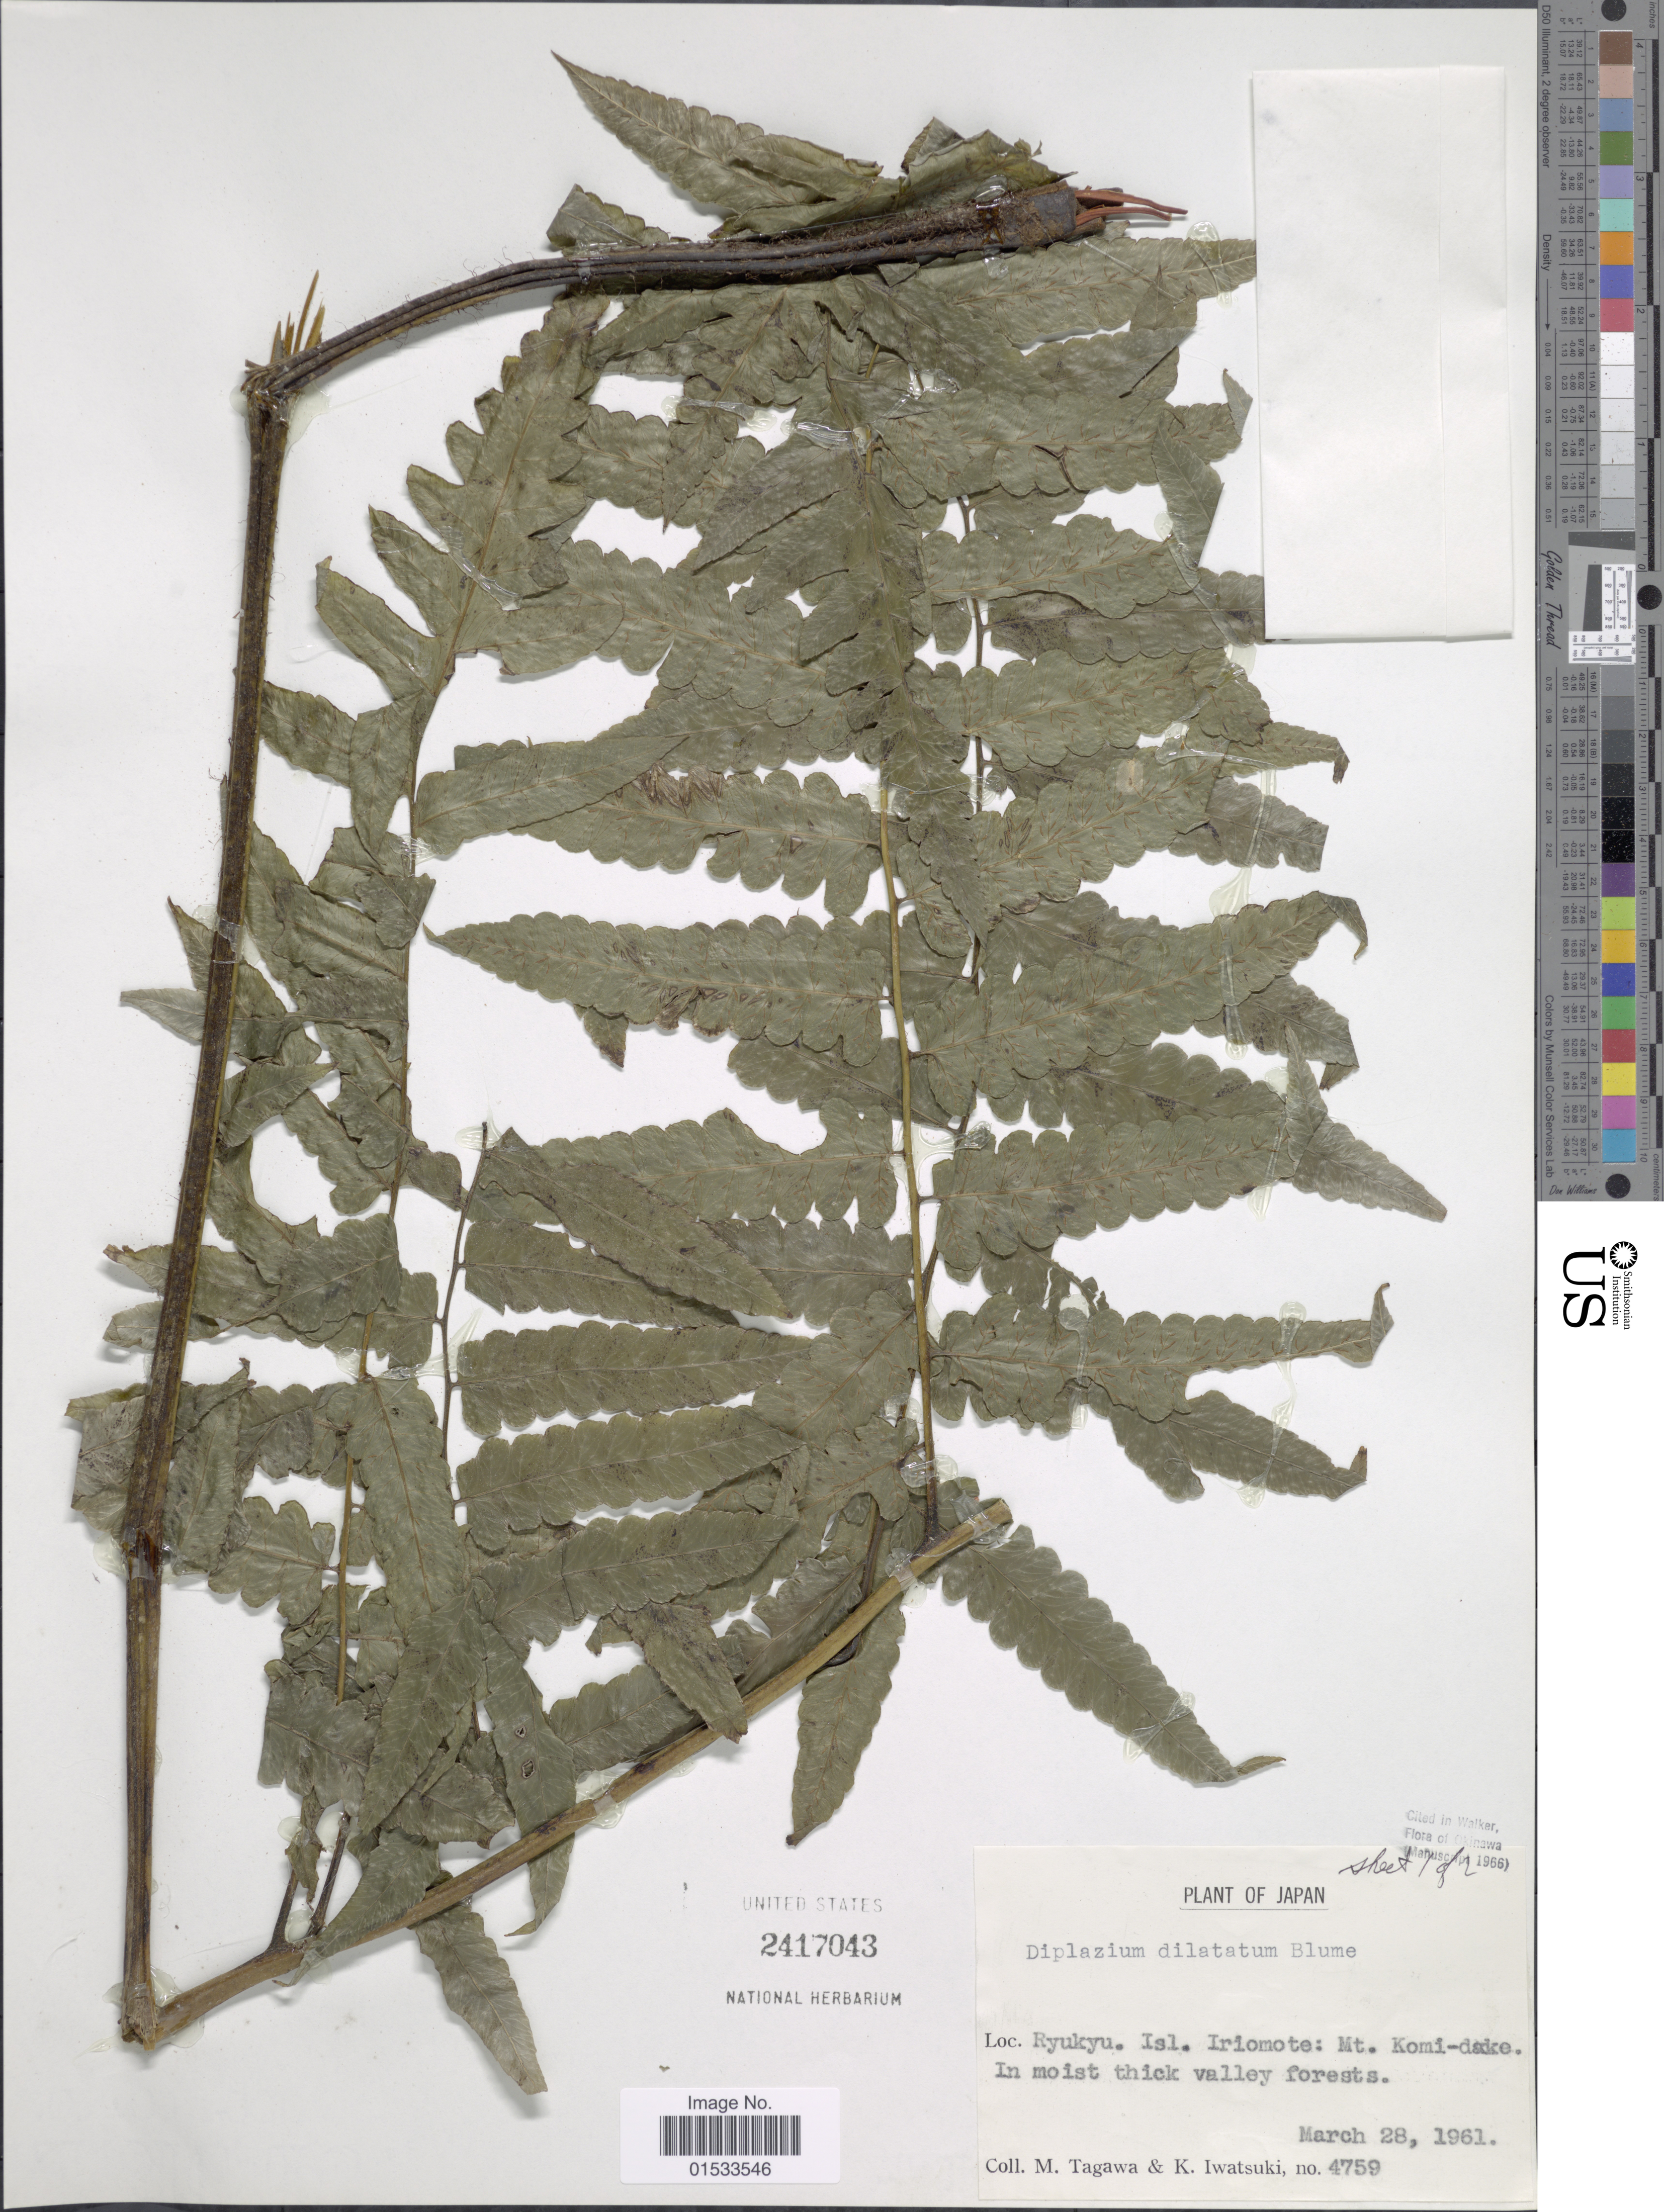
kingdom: Plantae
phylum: Tracheophyta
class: Polypodiopsida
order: Polypodiales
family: Athyriaceae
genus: Diplazium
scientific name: Diplazium dilatatum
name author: Blume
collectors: M. Tagawa & K. Iwatsuki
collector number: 4759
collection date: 1961-03-28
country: Japan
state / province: Okinawa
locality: Ryukyu. Isl. Iriomote: Mt. Komi- dake.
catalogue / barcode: US 2417043